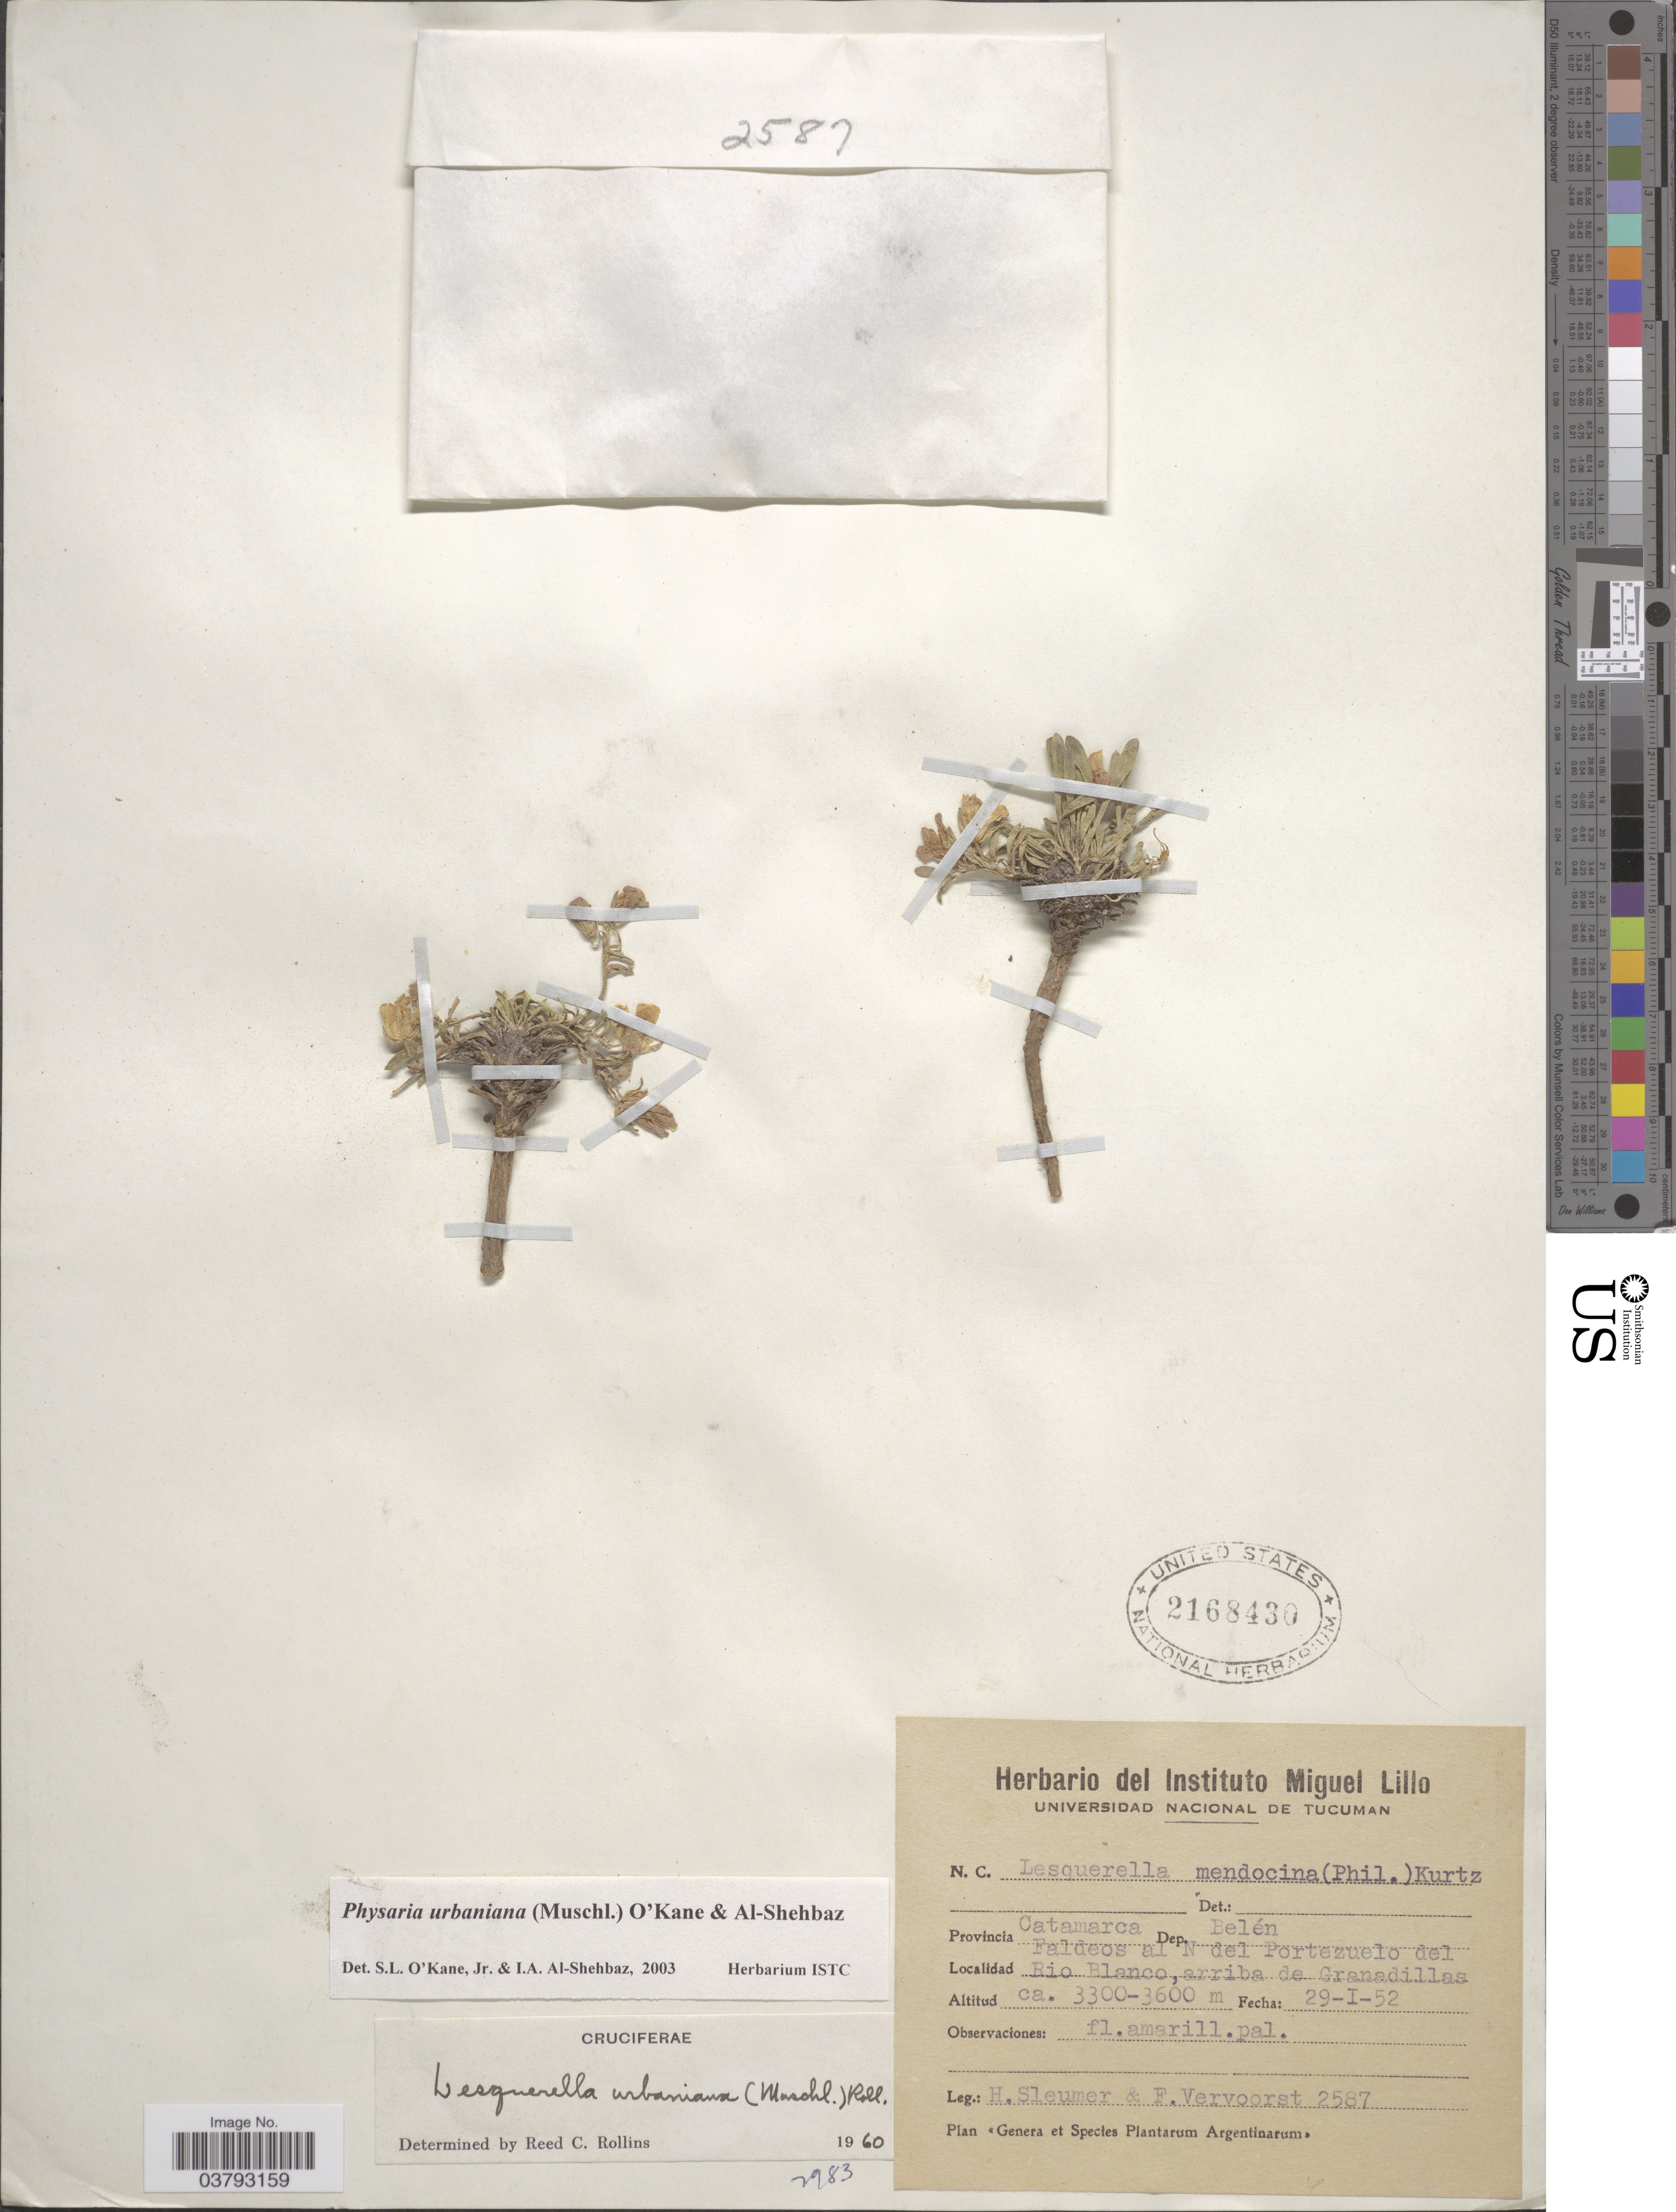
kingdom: Plantae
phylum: Tracheophyta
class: Magnoliopsida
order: Brassicales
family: Brassicaceae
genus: Physaria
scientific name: Physaria urbaniana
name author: (Muschl.) O'Kane & Al-Shehbaz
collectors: H. O. Sleumer & F. Vervoorst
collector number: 2587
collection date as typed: Transcribed d/m/y: 29/1/52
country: Argentina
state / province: Catamarca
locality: Dep. Belén. Faldeos al N del Portezuelo del Rio Blanco, arriba de Granadillas.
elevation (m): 3300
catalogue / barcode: US 2168430